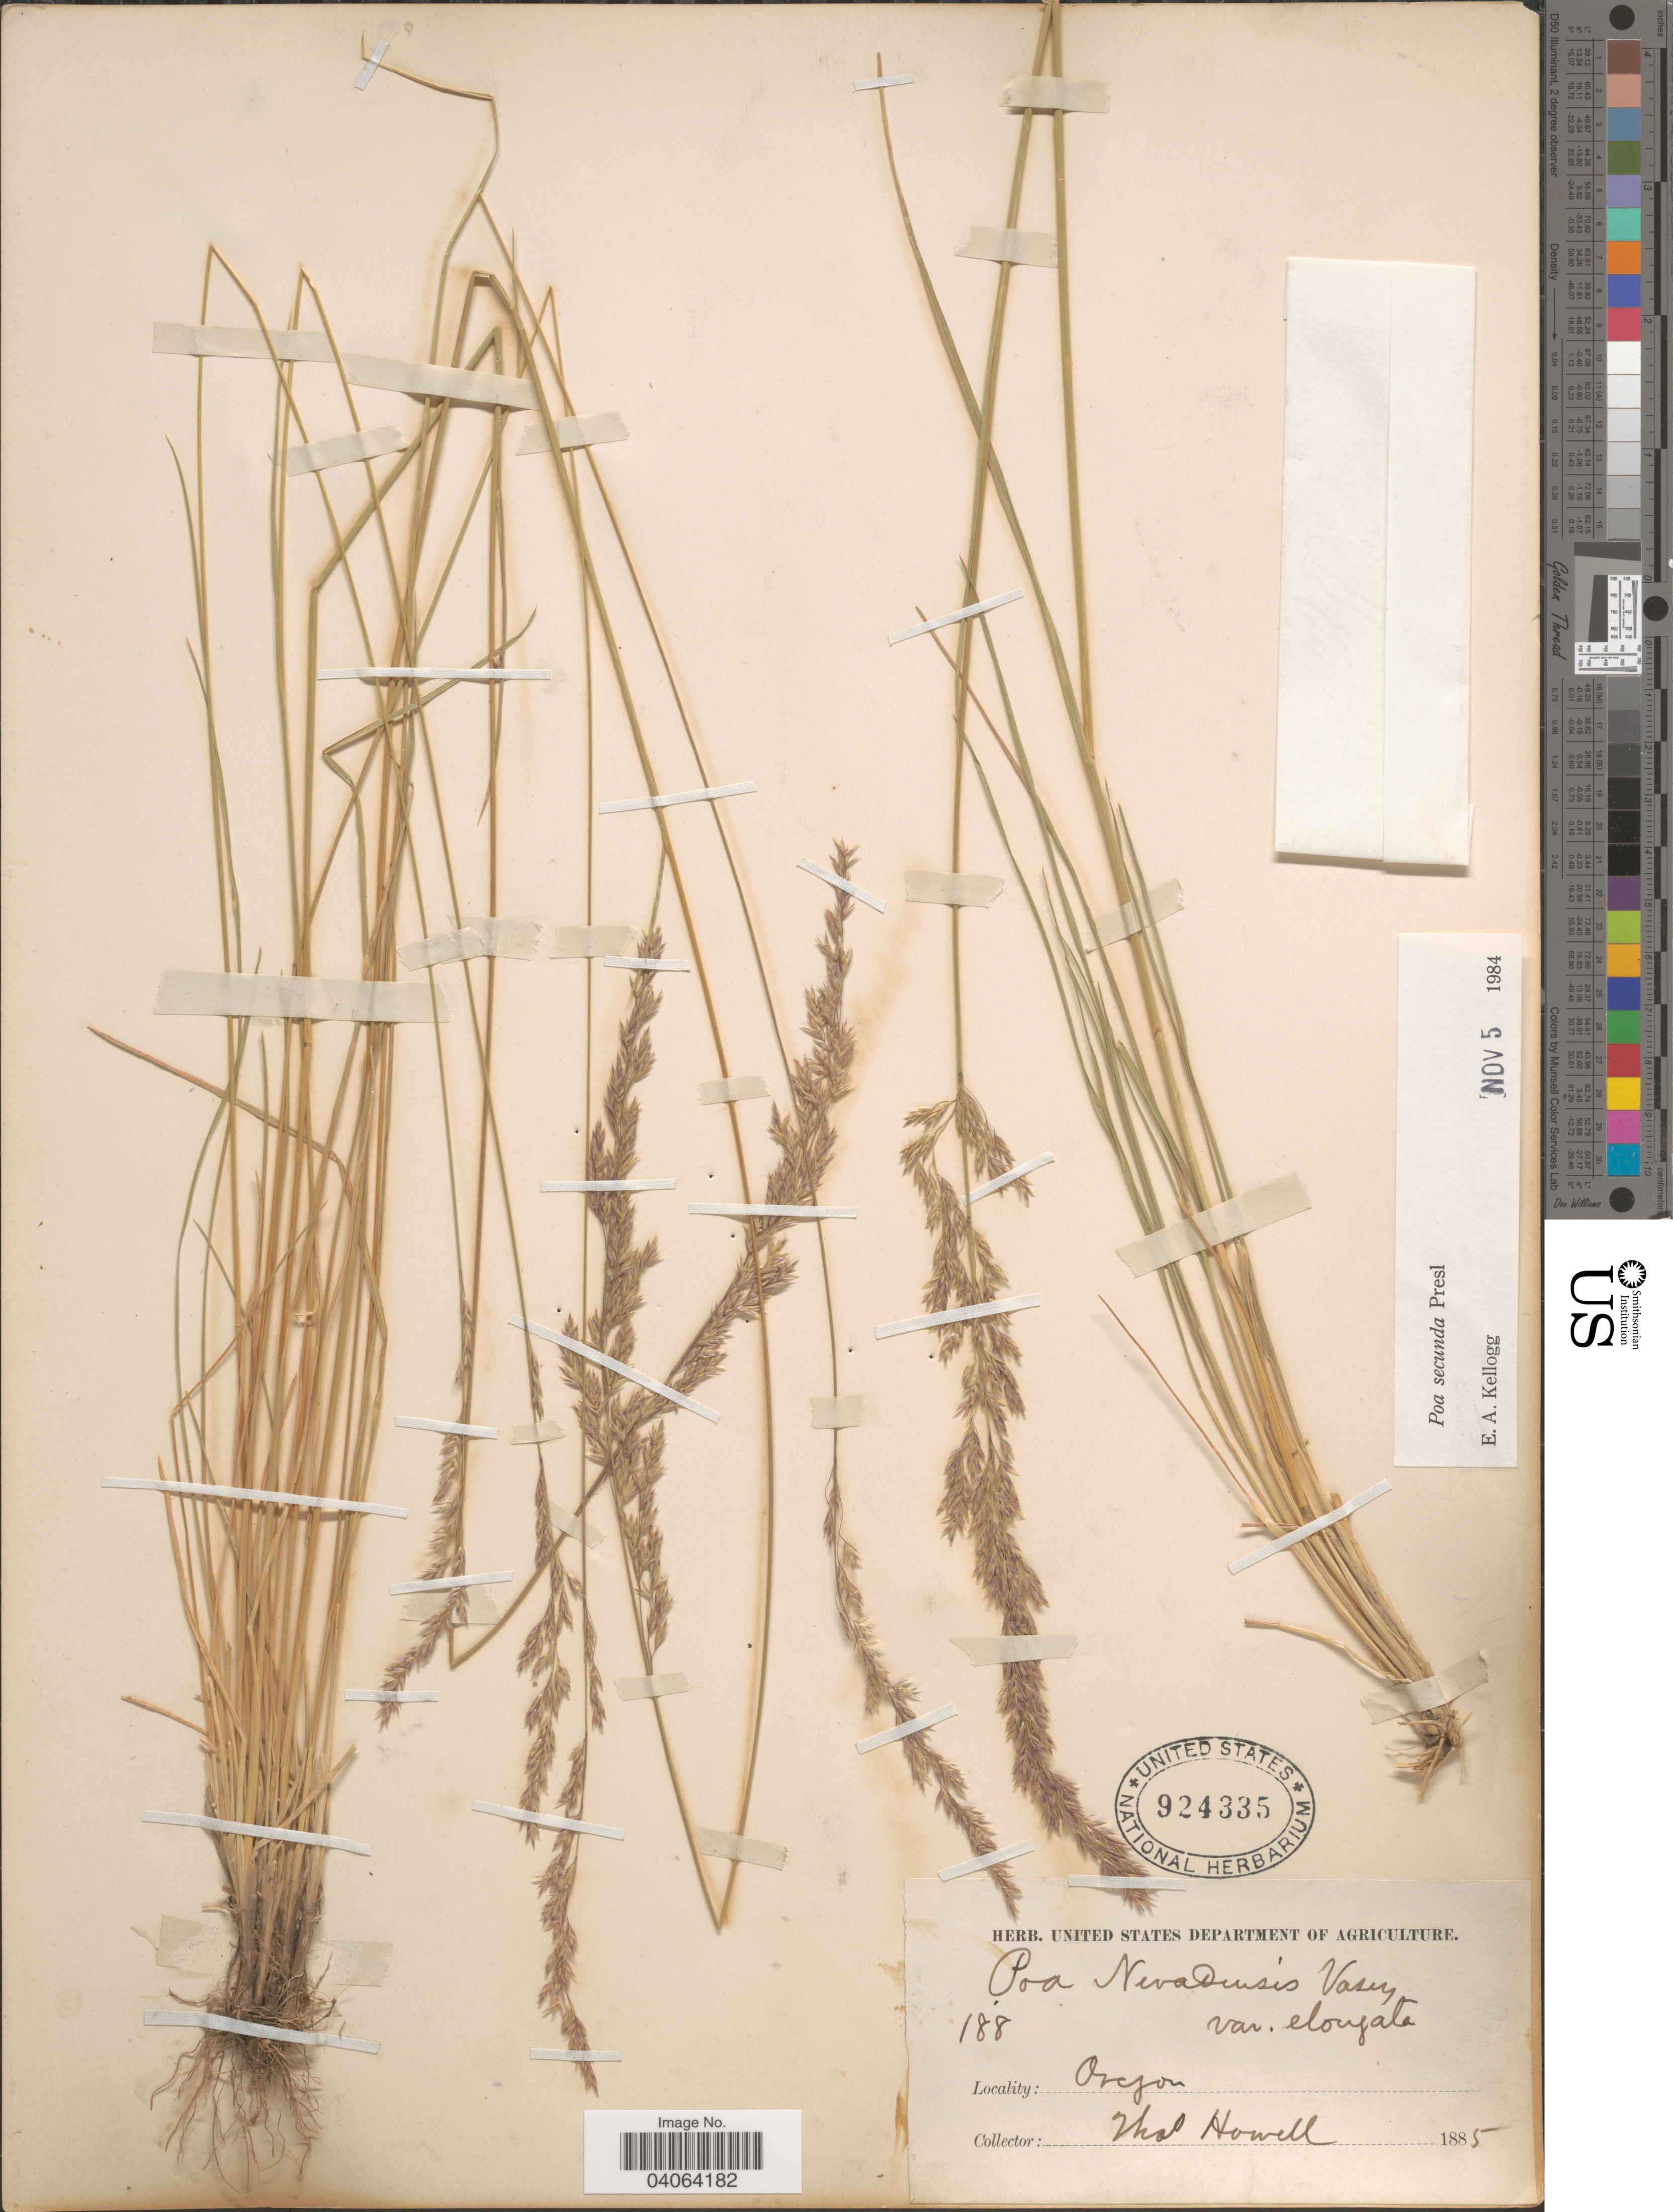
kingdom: Plantae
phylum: Tracheophyta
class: Liliopsida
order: Poales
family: Poaceae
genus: Poa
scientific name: Poa secunda subsp. juncifolia var. nevadensis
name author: (Vasey ex Scribn.) Soreng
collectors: T. Howell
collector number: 188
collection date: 1885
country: United States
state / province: Oregon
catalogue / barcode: US 924335